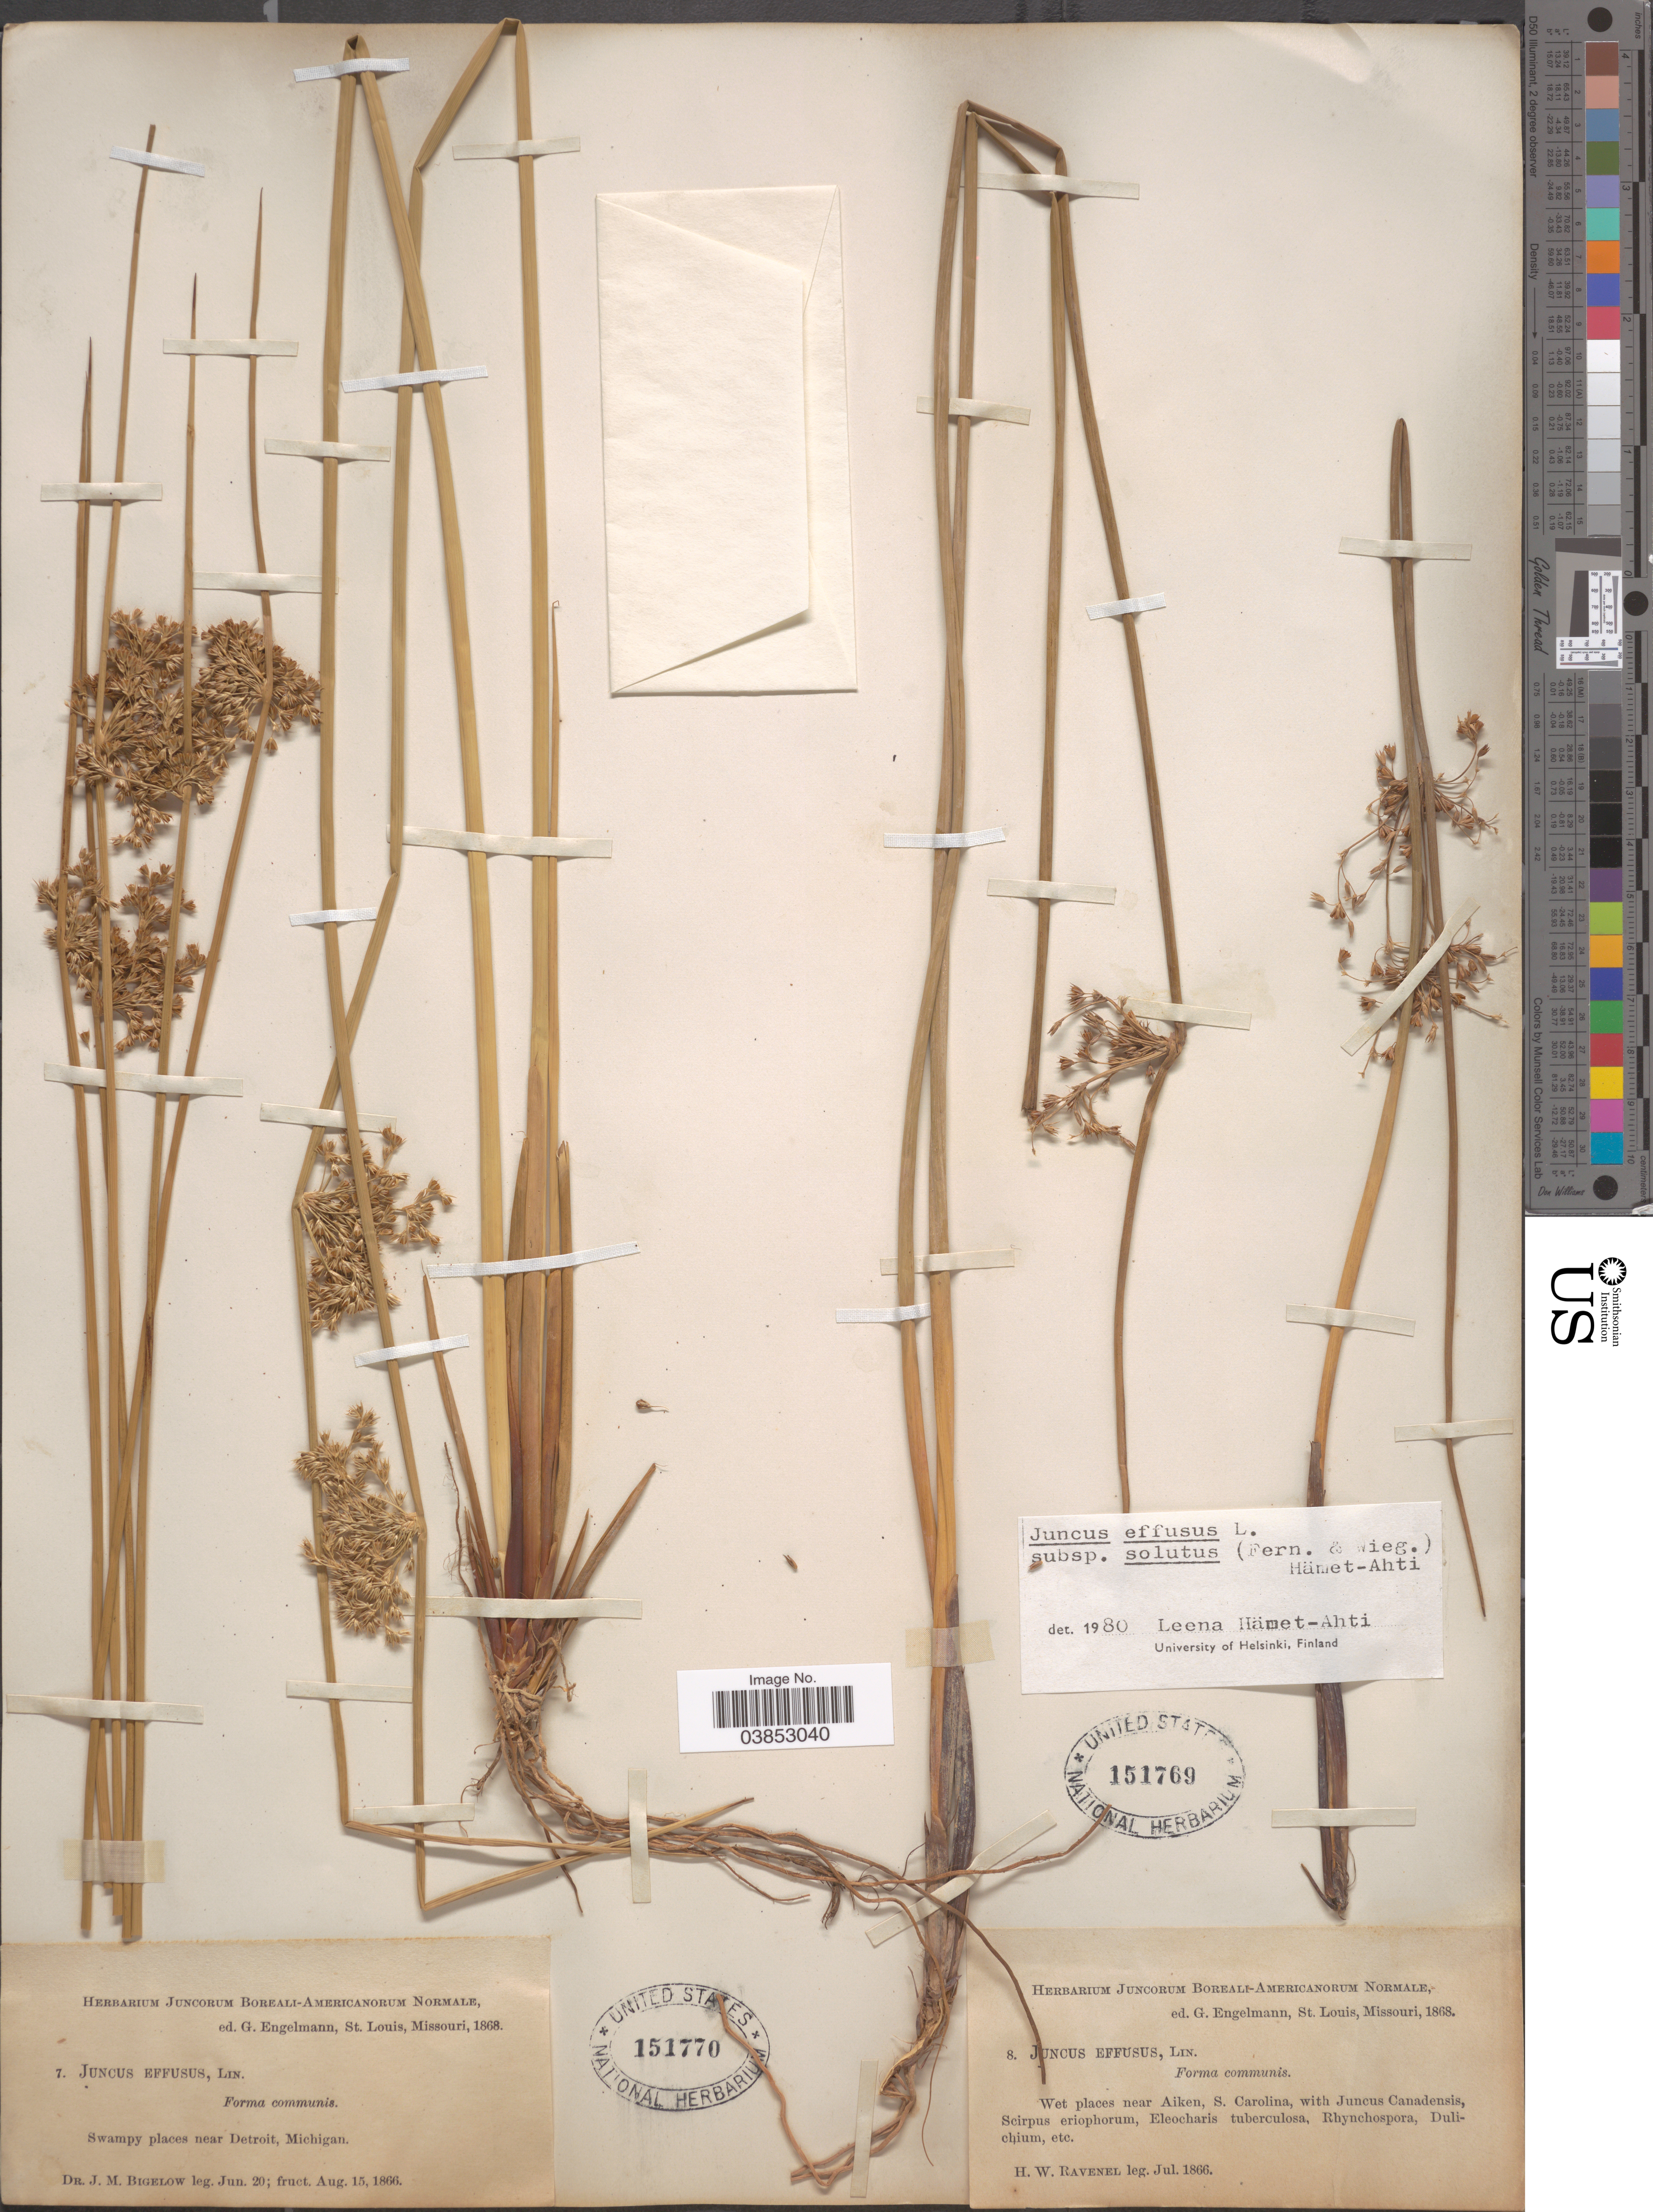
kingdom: Plantae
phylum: Tracheophyta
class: Liliopsida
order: Poales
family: Juncaceae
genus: Juncus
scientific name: Juncus effusus var. solutus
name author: Fernald & Wiegand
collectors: J. M. Bigelow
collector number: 7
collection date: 1866-06-20/1866-08-15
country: United States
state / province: Michigan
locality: Near Detroit.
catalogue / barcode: US 151770